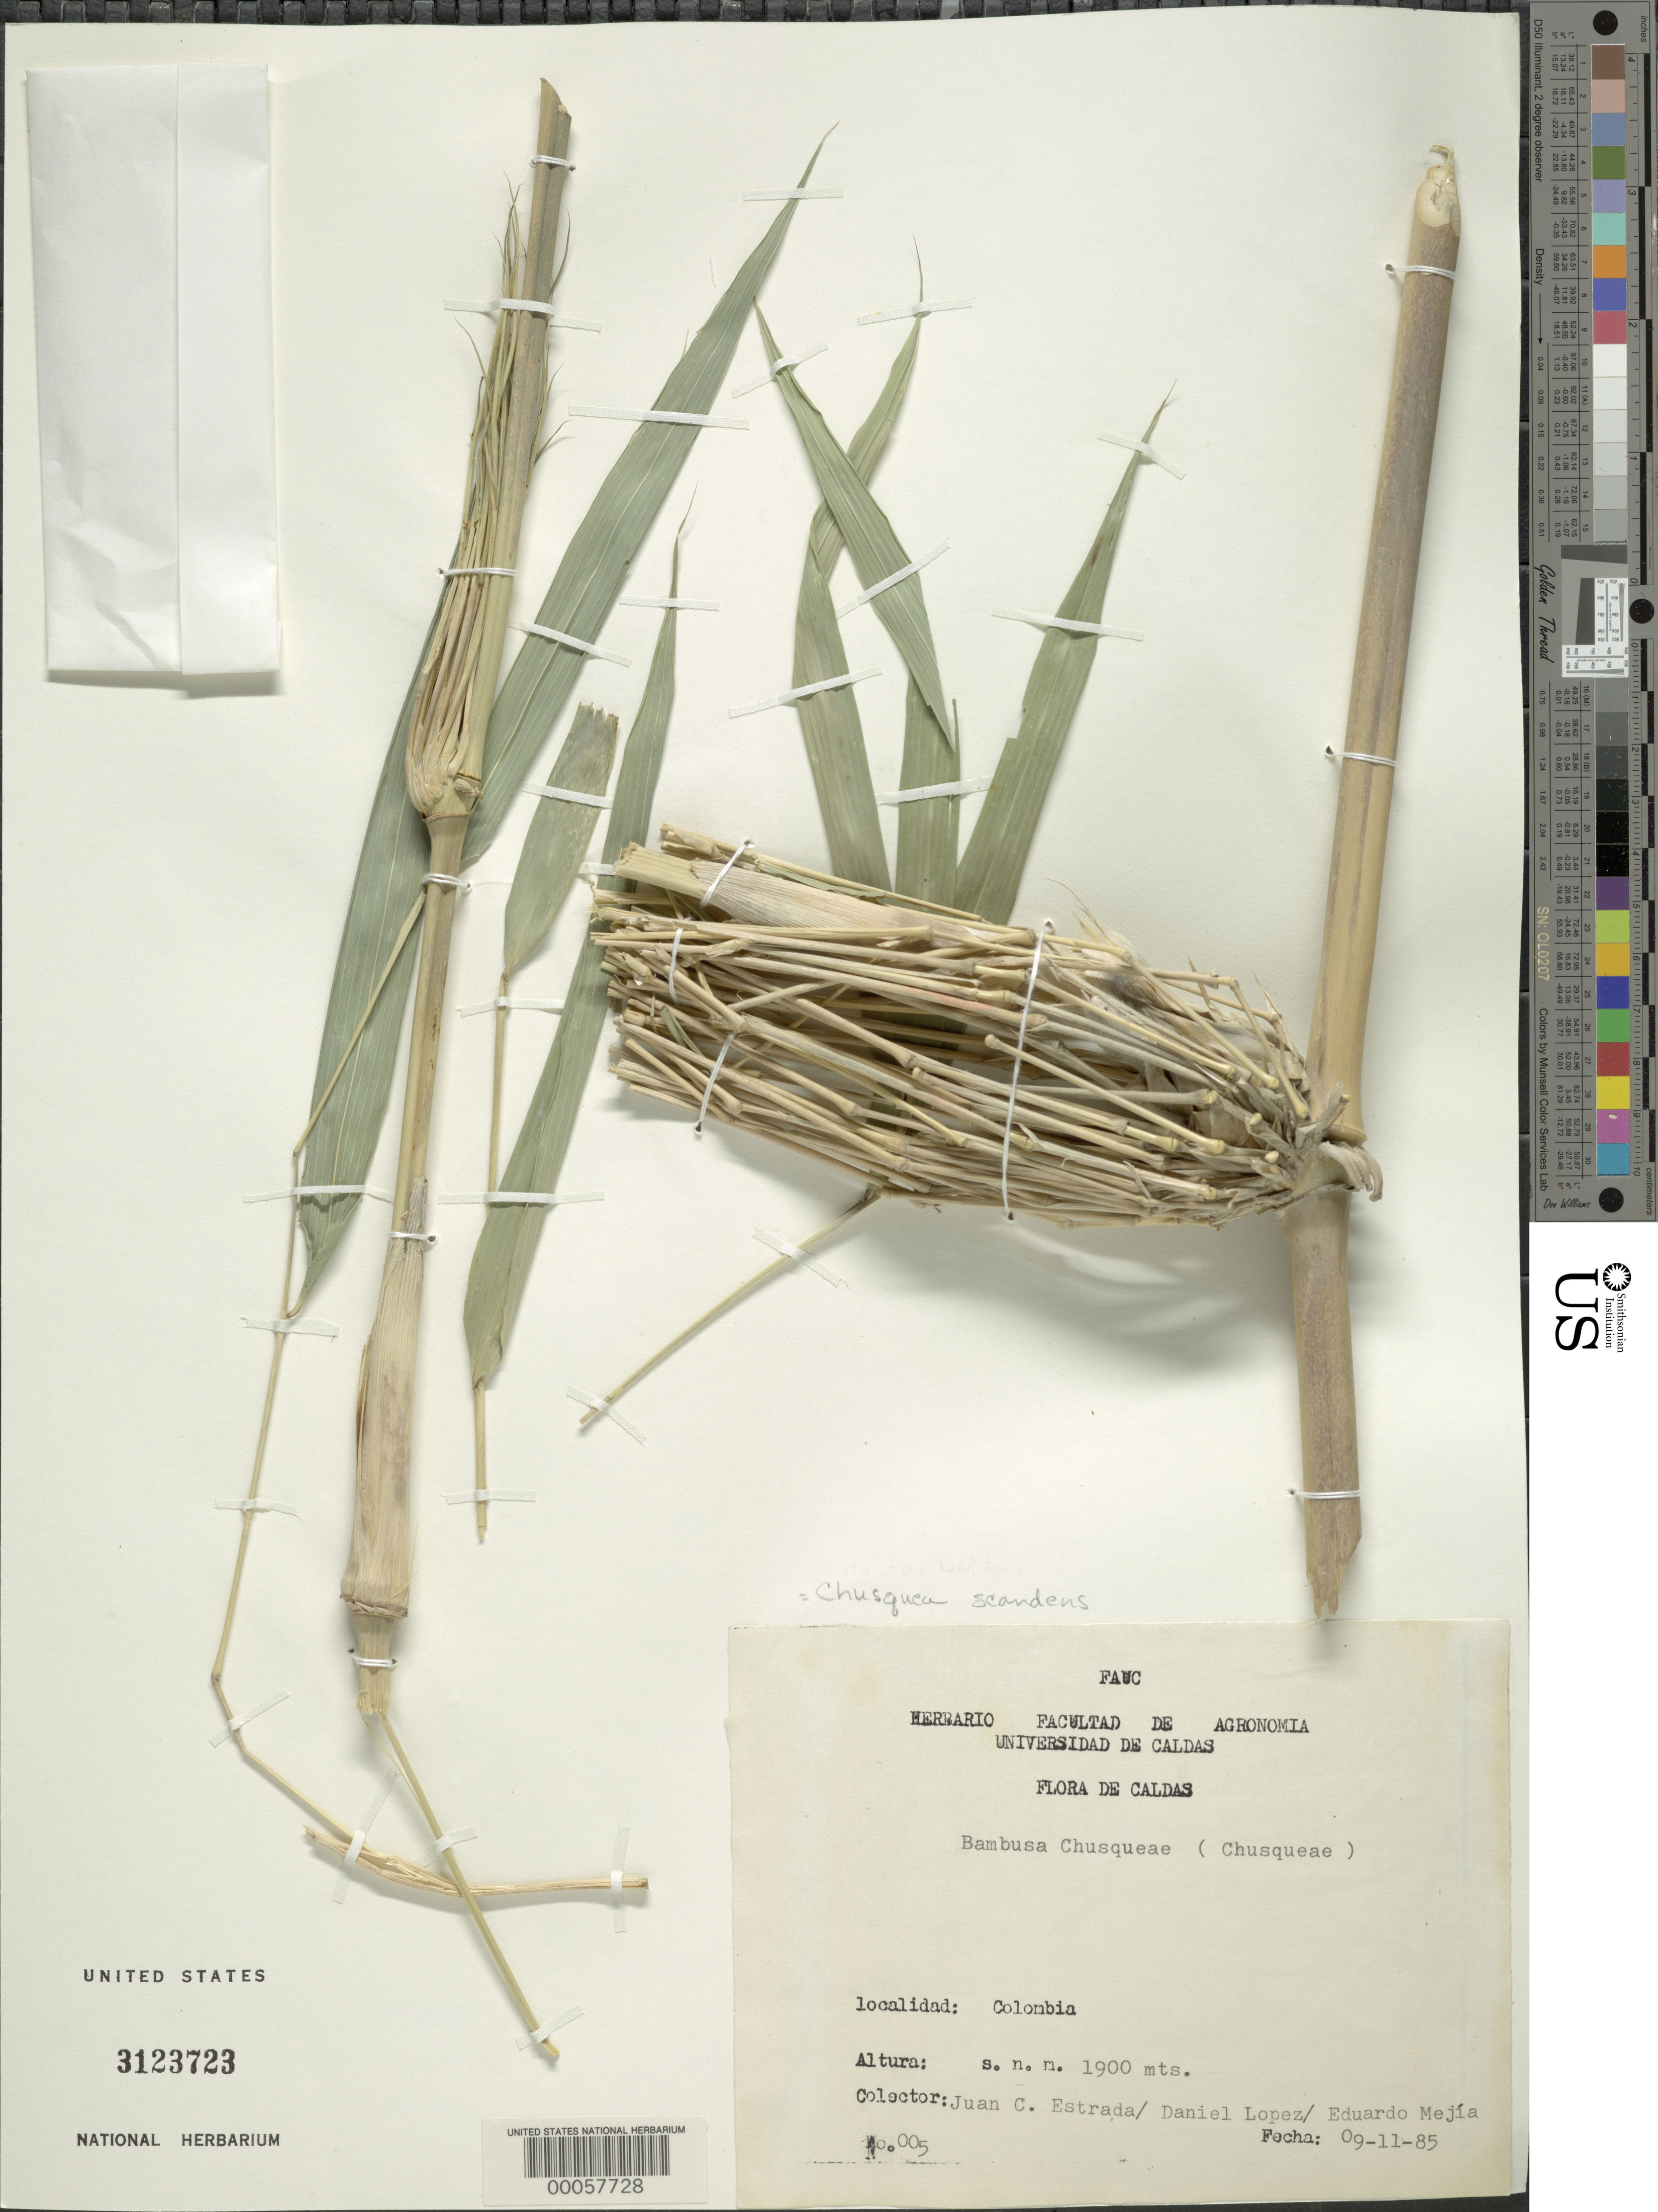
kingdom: Plantae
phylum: Tracheophyta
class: Liliopsida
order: Poales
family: Poaceae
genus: Chusquea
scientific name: Chusquea scandens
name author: Kunth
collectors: J. Estrada, D. Lopez & E. Mejia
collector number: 005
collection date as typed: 09 Nov 1985 or 11 Sep 1985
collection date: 1985-09-11 or 1985-11-09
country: Colombia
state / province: Caldas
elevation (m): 1900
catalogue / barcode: US 3123723